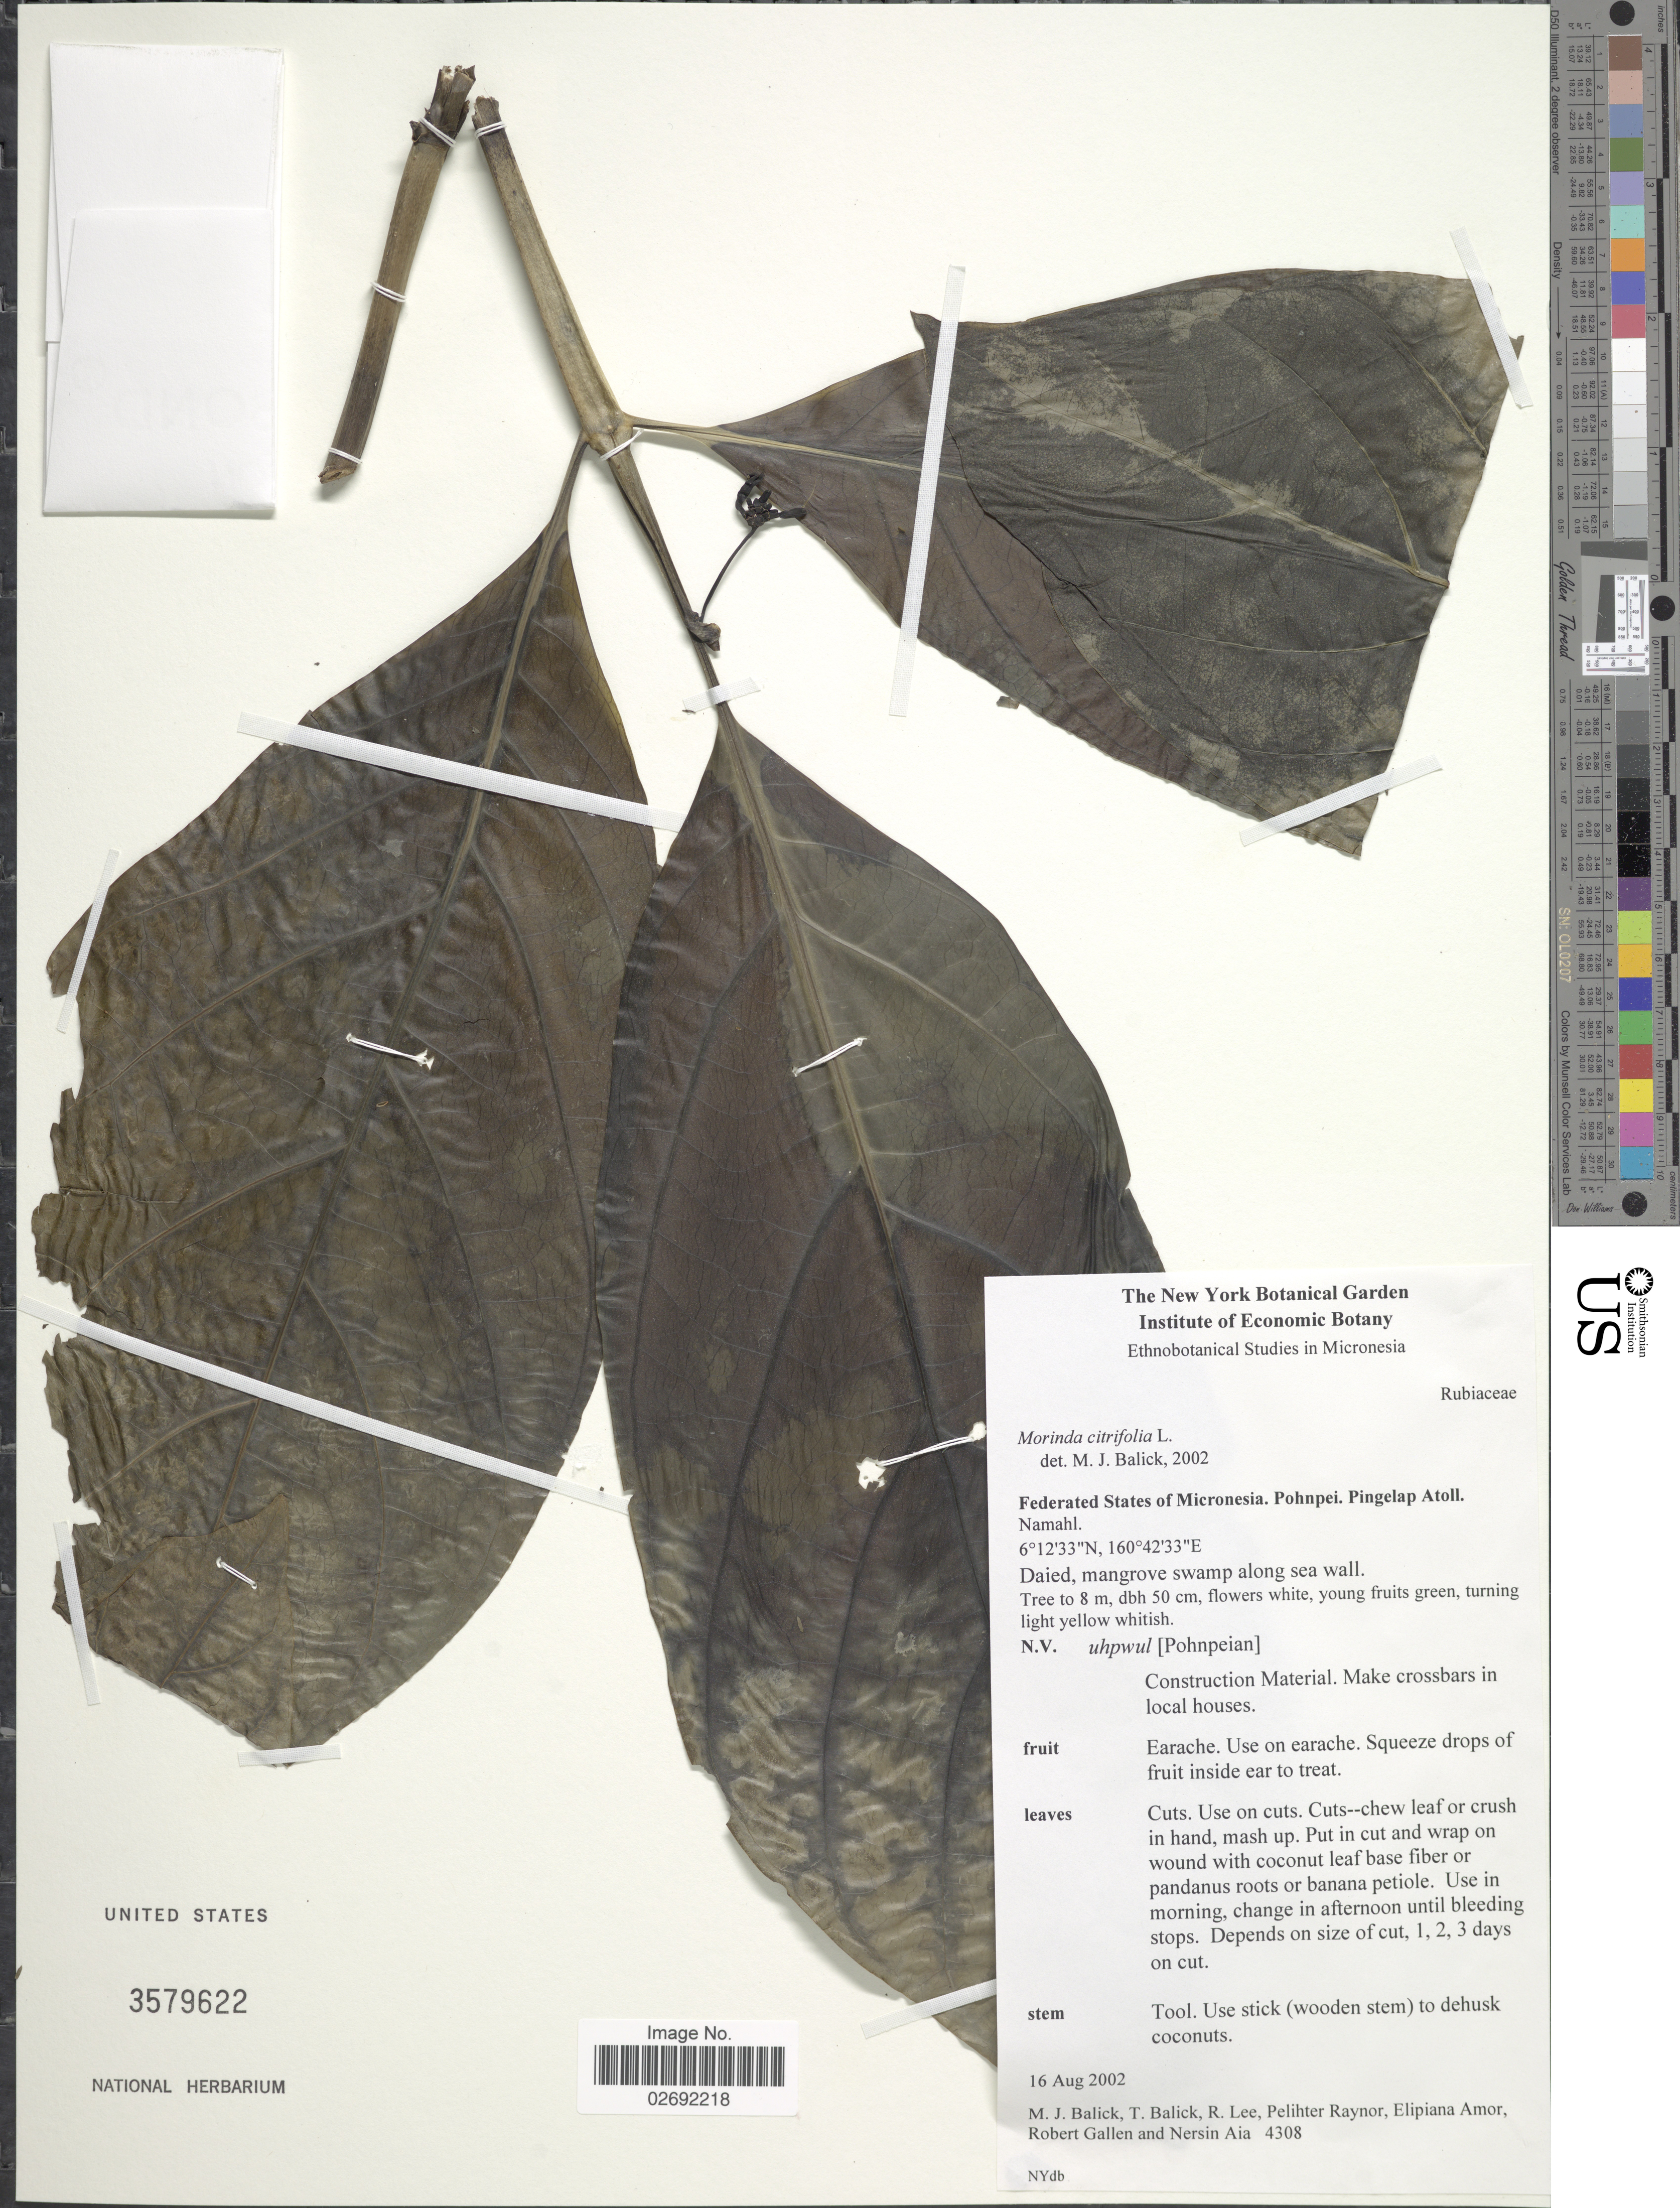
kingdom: Plantae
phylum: Tracheophyta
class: Magnoliopsida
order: Gentianales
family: Rubiaceae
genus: Morinda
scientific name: Morinda citrifolia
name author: L.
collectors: M. J. Balick, T. Balick, P. Raynor, E. A. Amor & et al.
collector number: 4308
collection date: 2002-08-16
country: Micronesia, Federated States of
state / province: Pohnpei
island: Pingelap Atoll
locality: Pingelap Atoll. Namahl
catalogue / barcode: US 3579622